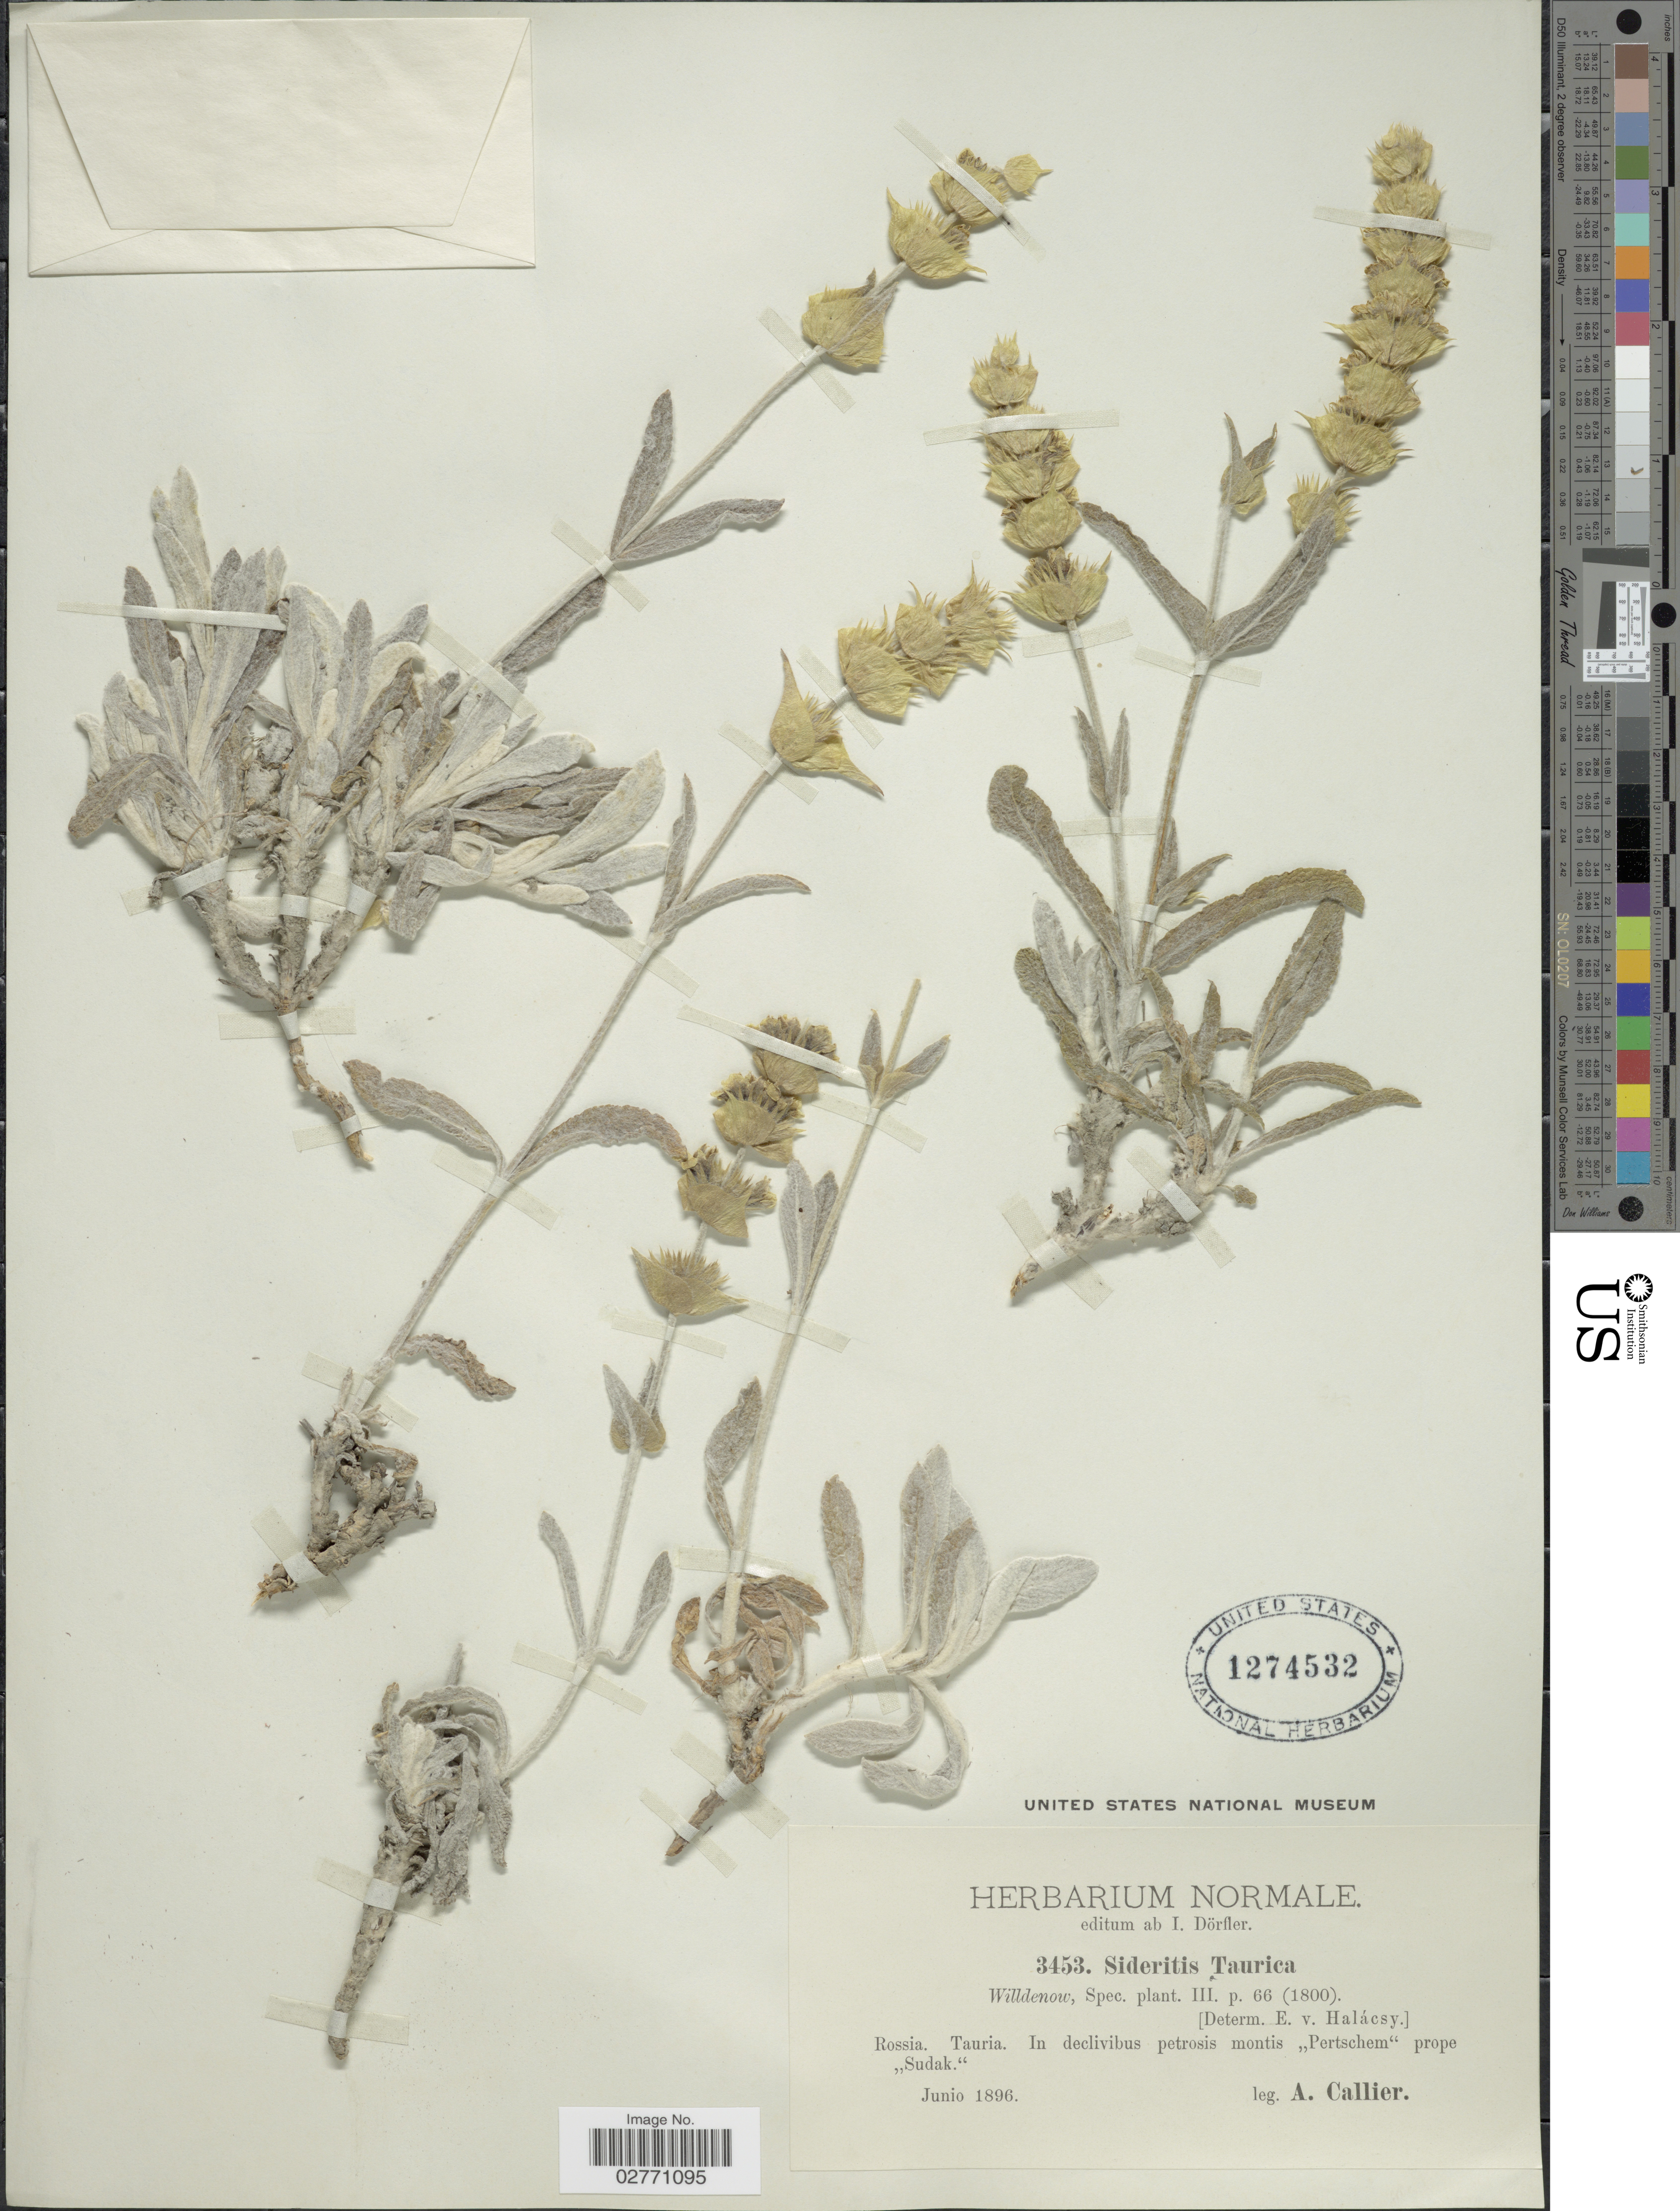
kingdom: Plantae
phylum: Tracheophyta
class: Magnoliopsida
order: Lamiales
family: Lamiaceae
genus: Sideritis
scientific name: Sideritis taurica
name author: Steph. ex Willd.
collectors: A. Callier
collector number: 3453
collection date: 1896-06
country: Ukraine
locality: Rossia. Tauria. In declivibus petrosis montis "Pertschem" prope "Sudak".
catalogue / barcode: US 1274532